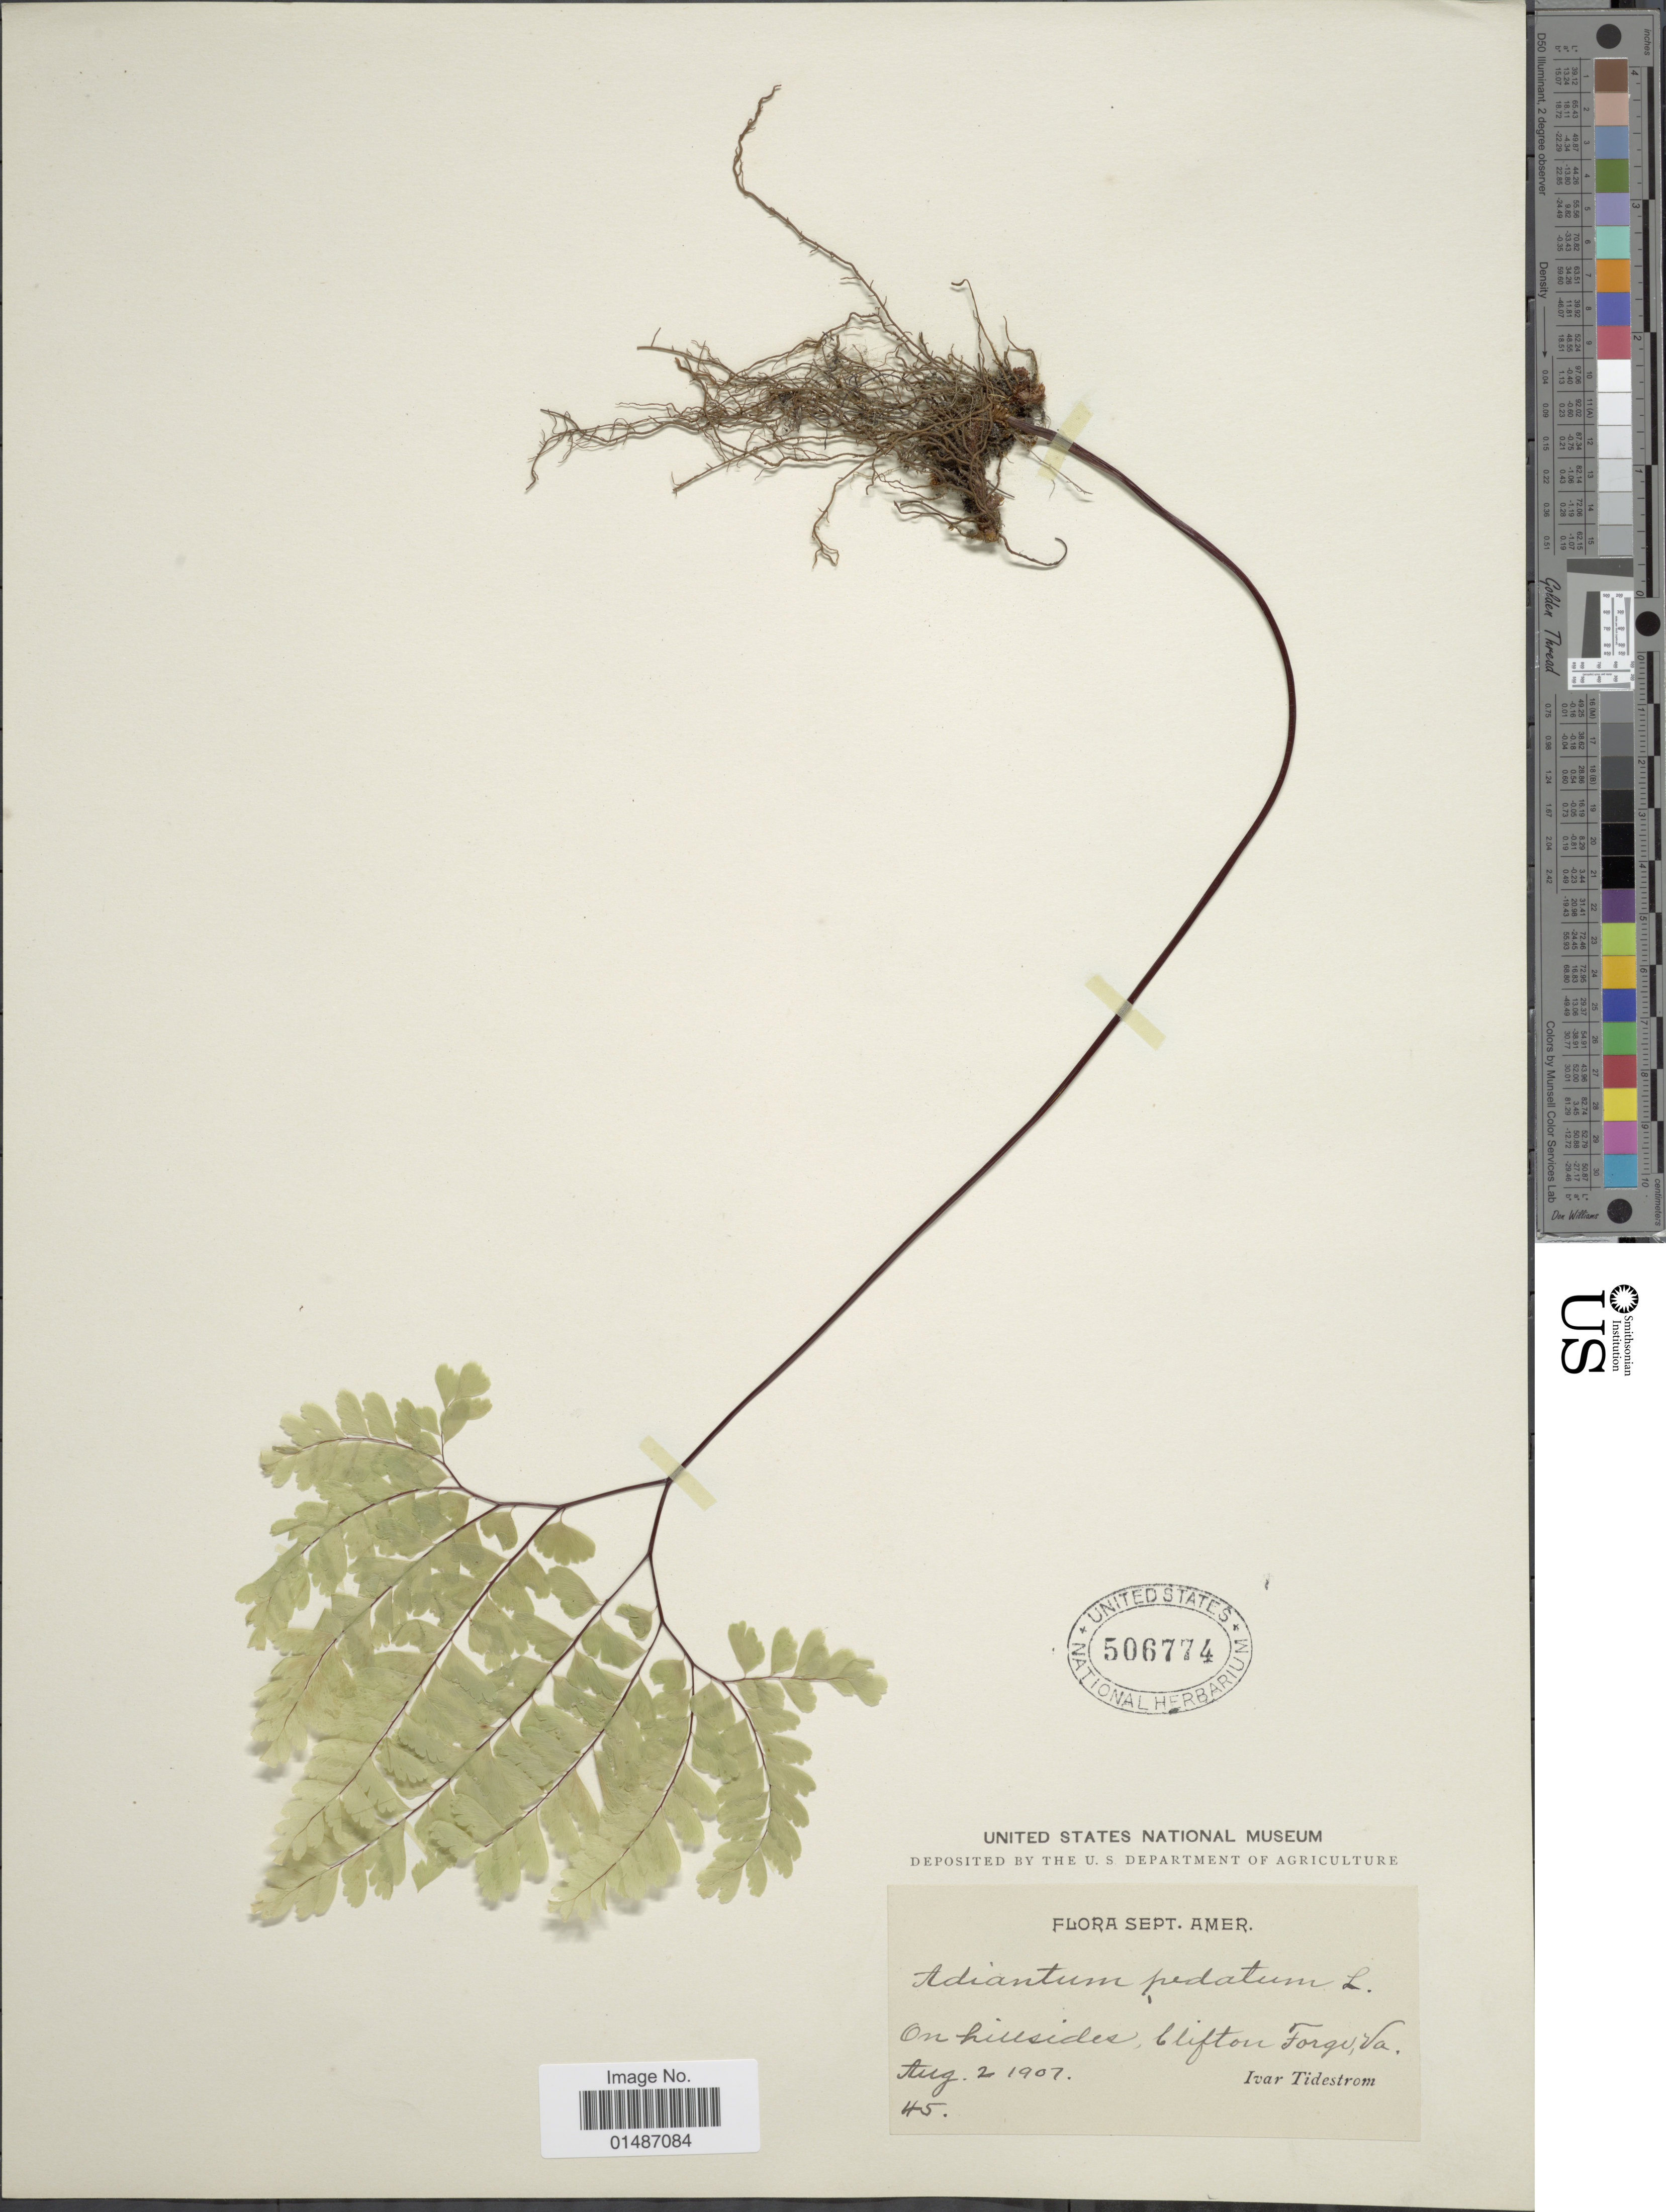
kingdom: Plantae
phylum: Tracheophyta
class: Polypodiopsida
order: Polypodiales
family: Pteridaceae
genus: Adiantum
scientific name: Adiantum pedatum var. pedatum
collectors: I. F. Tidestrom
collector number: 45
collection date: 1907-08-02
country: United States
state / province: Virginia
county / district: Alleghany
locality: Sept. Amer. On hillsides, Clifton Forge.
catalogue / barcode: US 506774